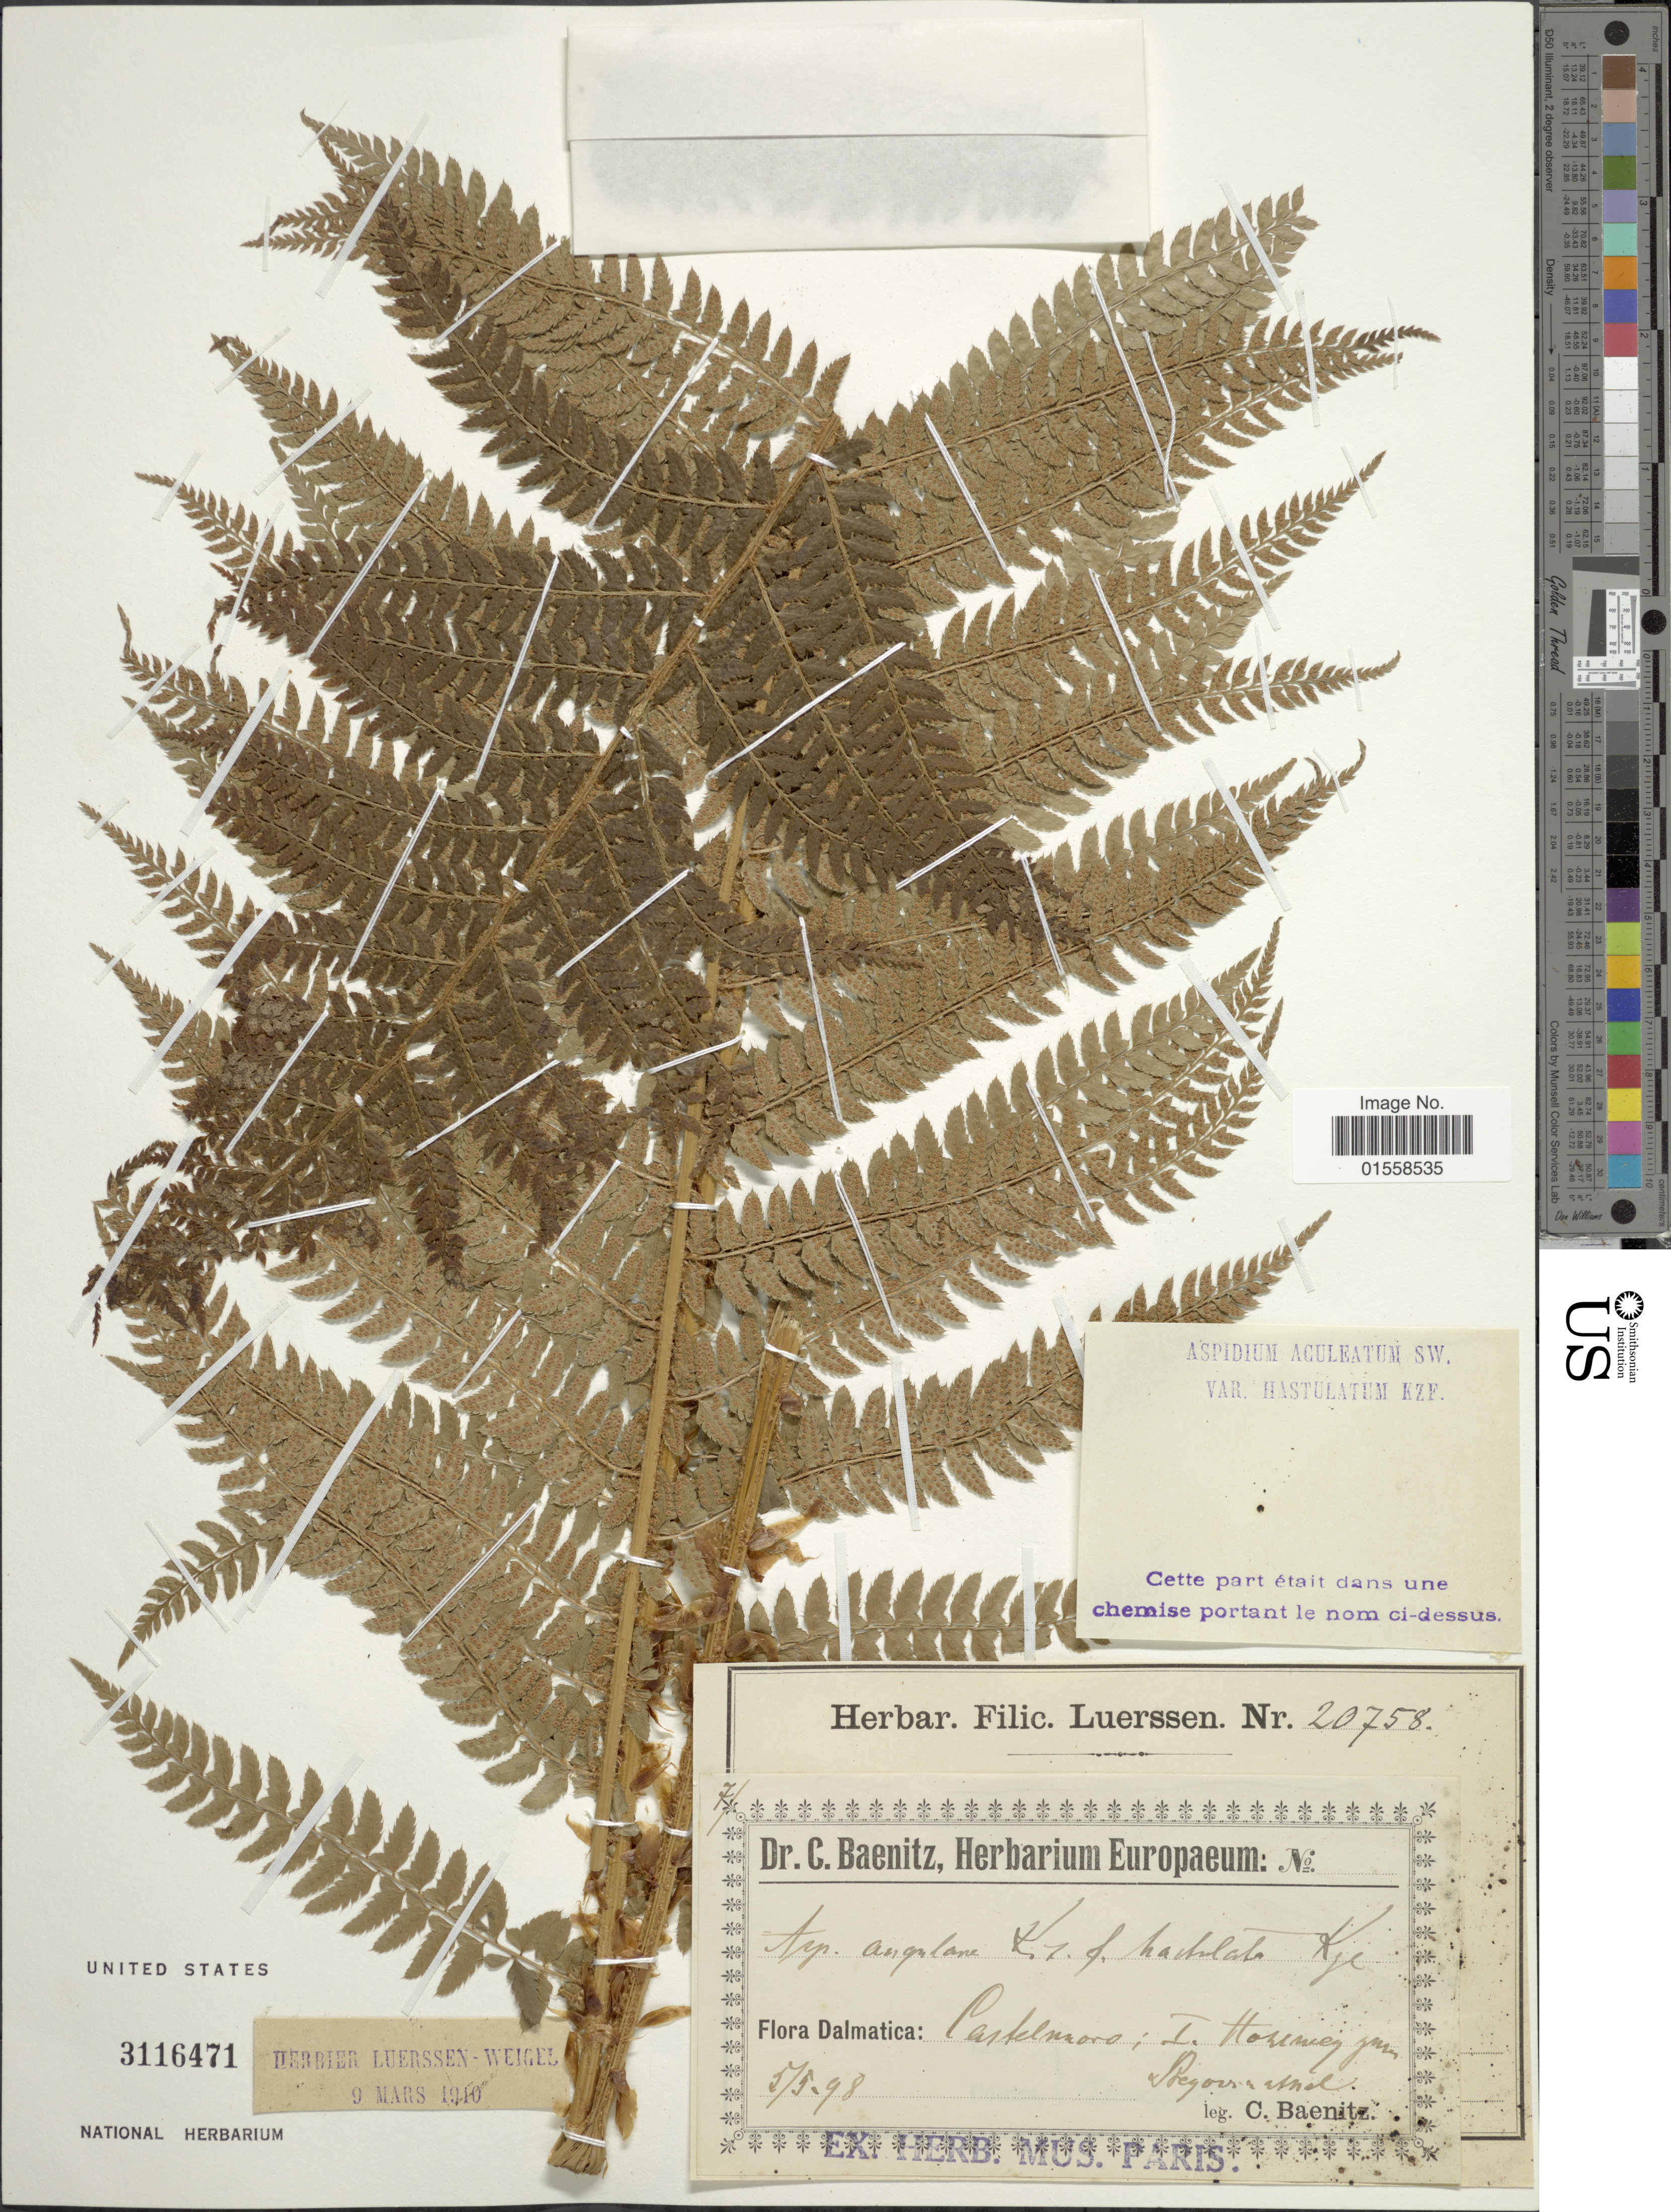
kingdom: Plantae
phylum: Tracheophyta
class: Polypodiopsida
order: Polypodiales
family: Dryopteridaceae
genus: Polystichum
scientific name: Polystichum aculeatum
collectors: C. G. Baenitz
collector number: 7*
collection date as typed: Transcribed d/m/y: 5/5/98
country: Croatia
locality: Dalmatica: Castelmoro: I.Horing [illegible text] Regional.[interpreted]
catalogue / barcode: US 3116471